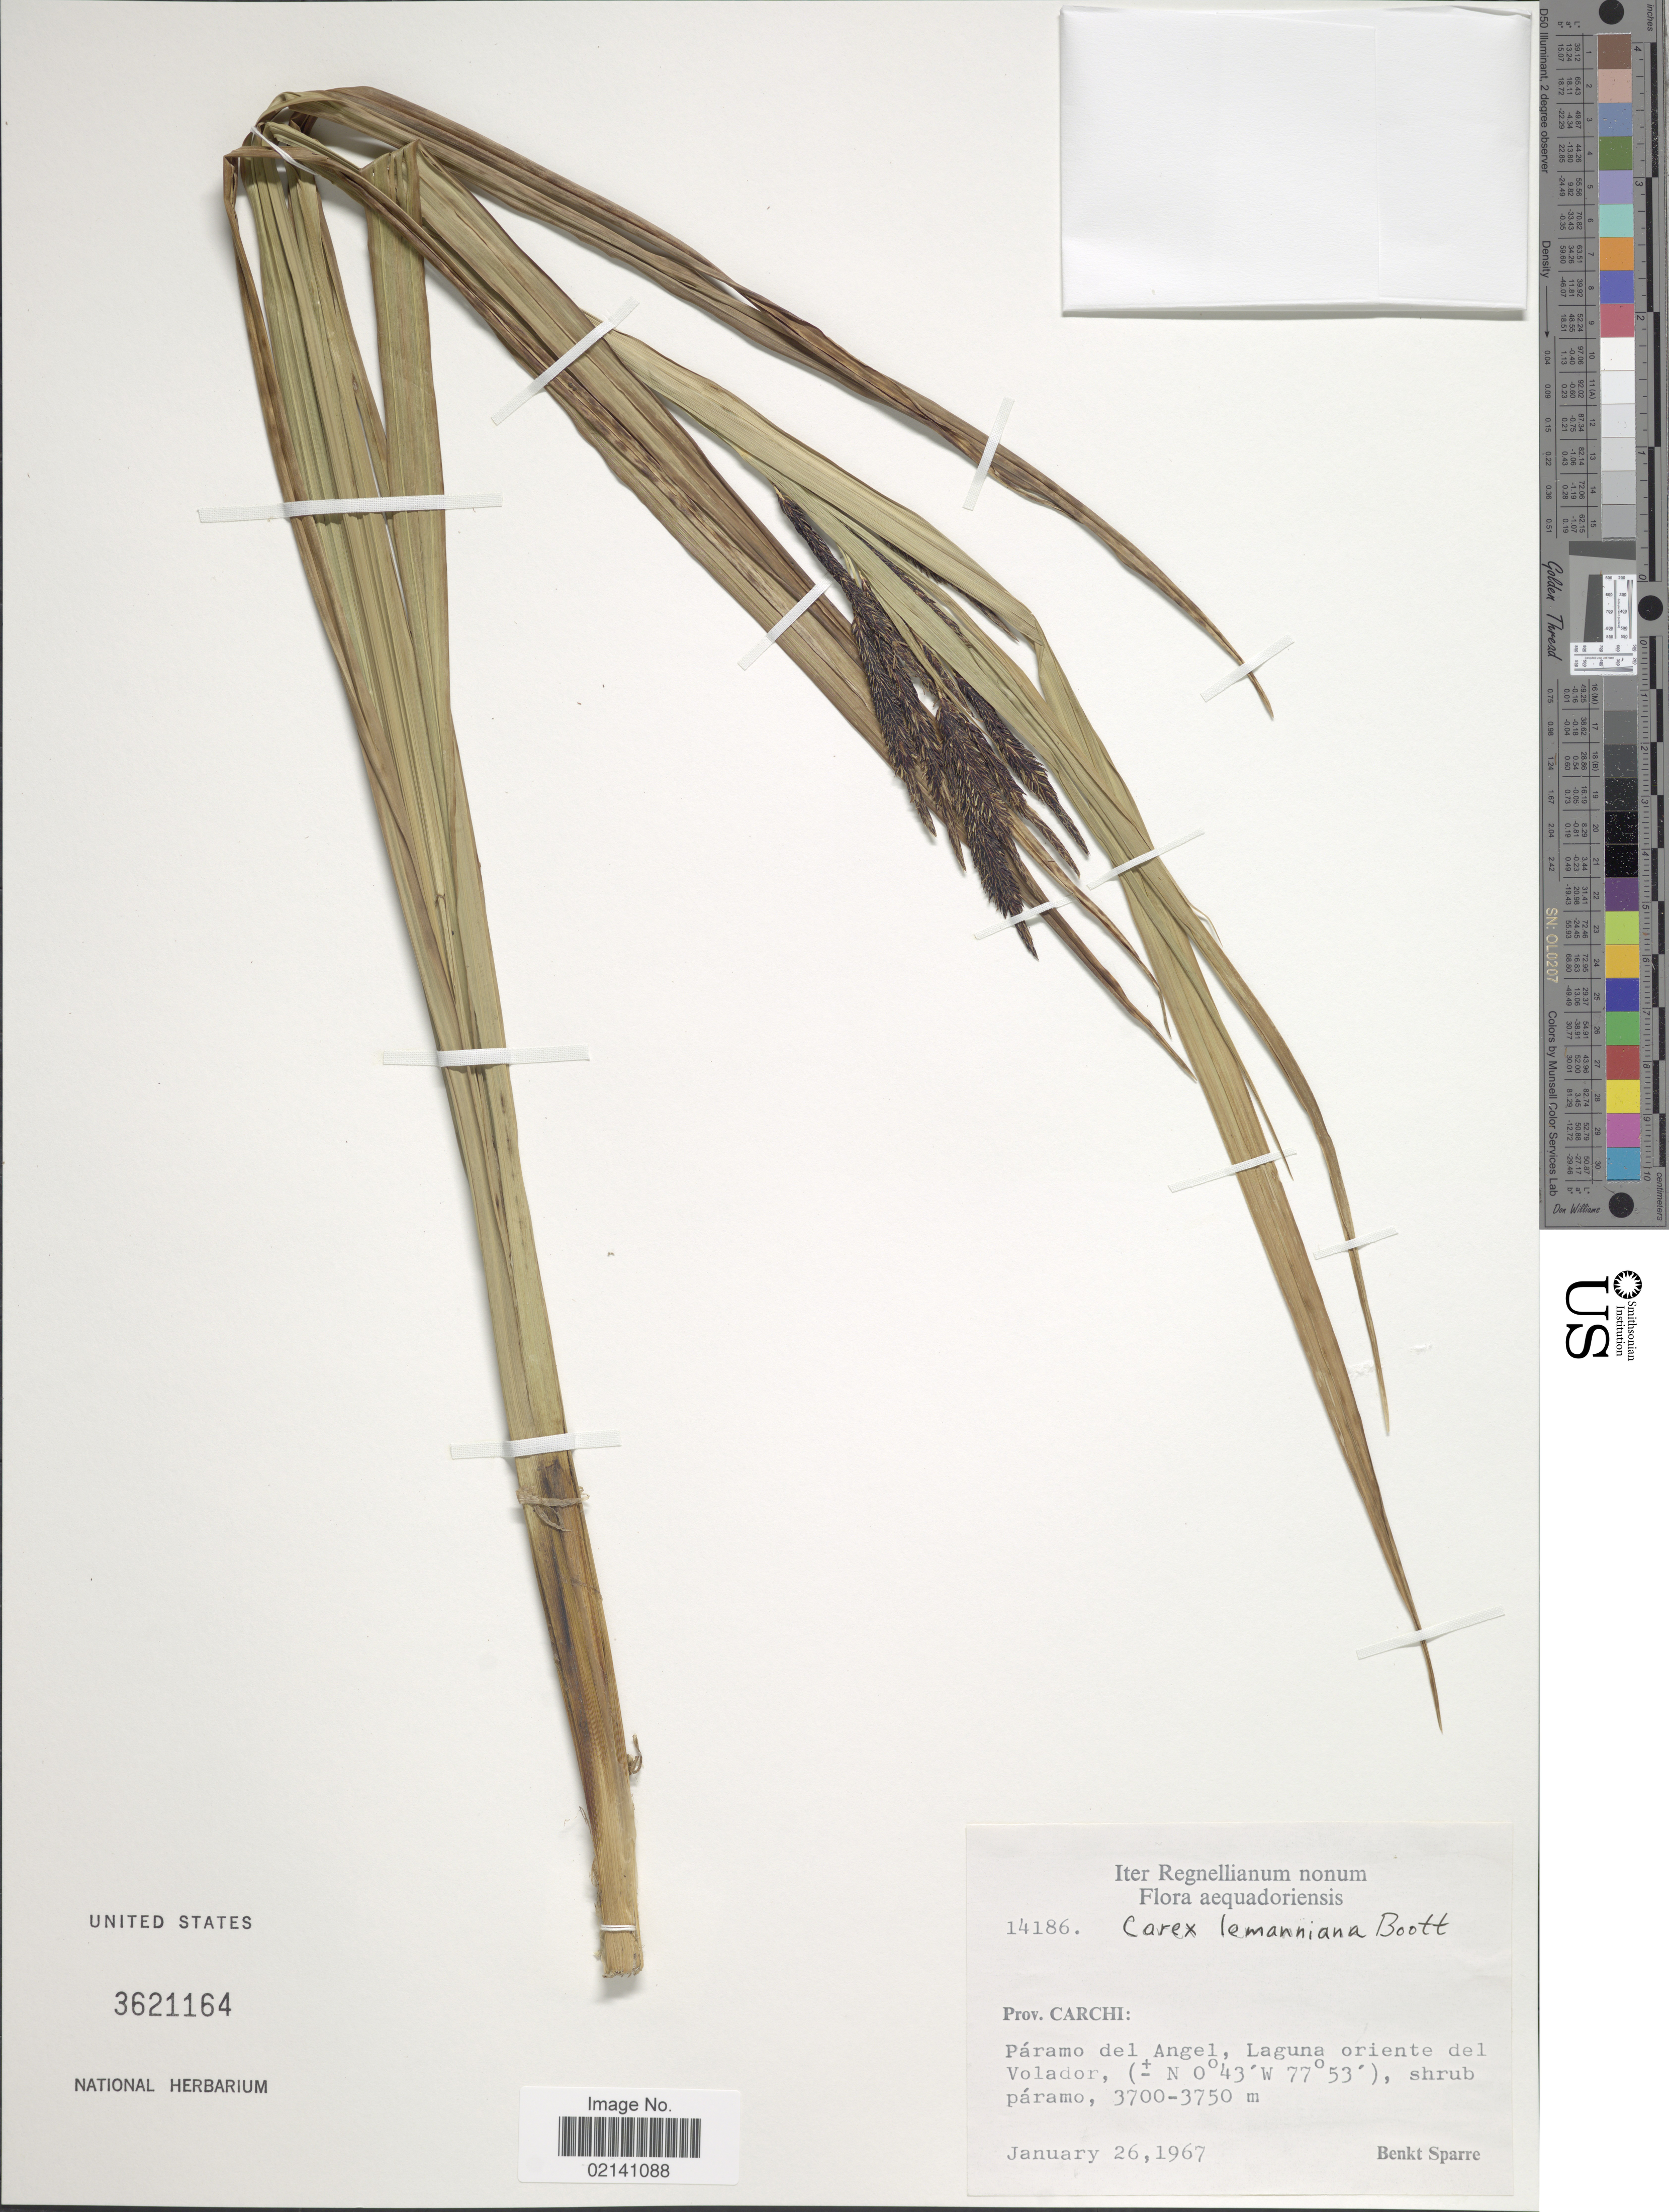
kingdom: Plantae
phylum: Tracheophyta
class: Liliopsida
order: Poales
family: Cyperaceae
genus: Carex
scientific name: Carex lemanniana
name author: Boott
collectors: B. Sparre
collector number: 14186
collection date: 1967-01-26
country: Ecuador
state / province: Carchi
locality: Prov. Carchi: Paramo del Angel, Laguna oriente del Volador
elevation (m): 3700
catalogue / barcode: US 3621164